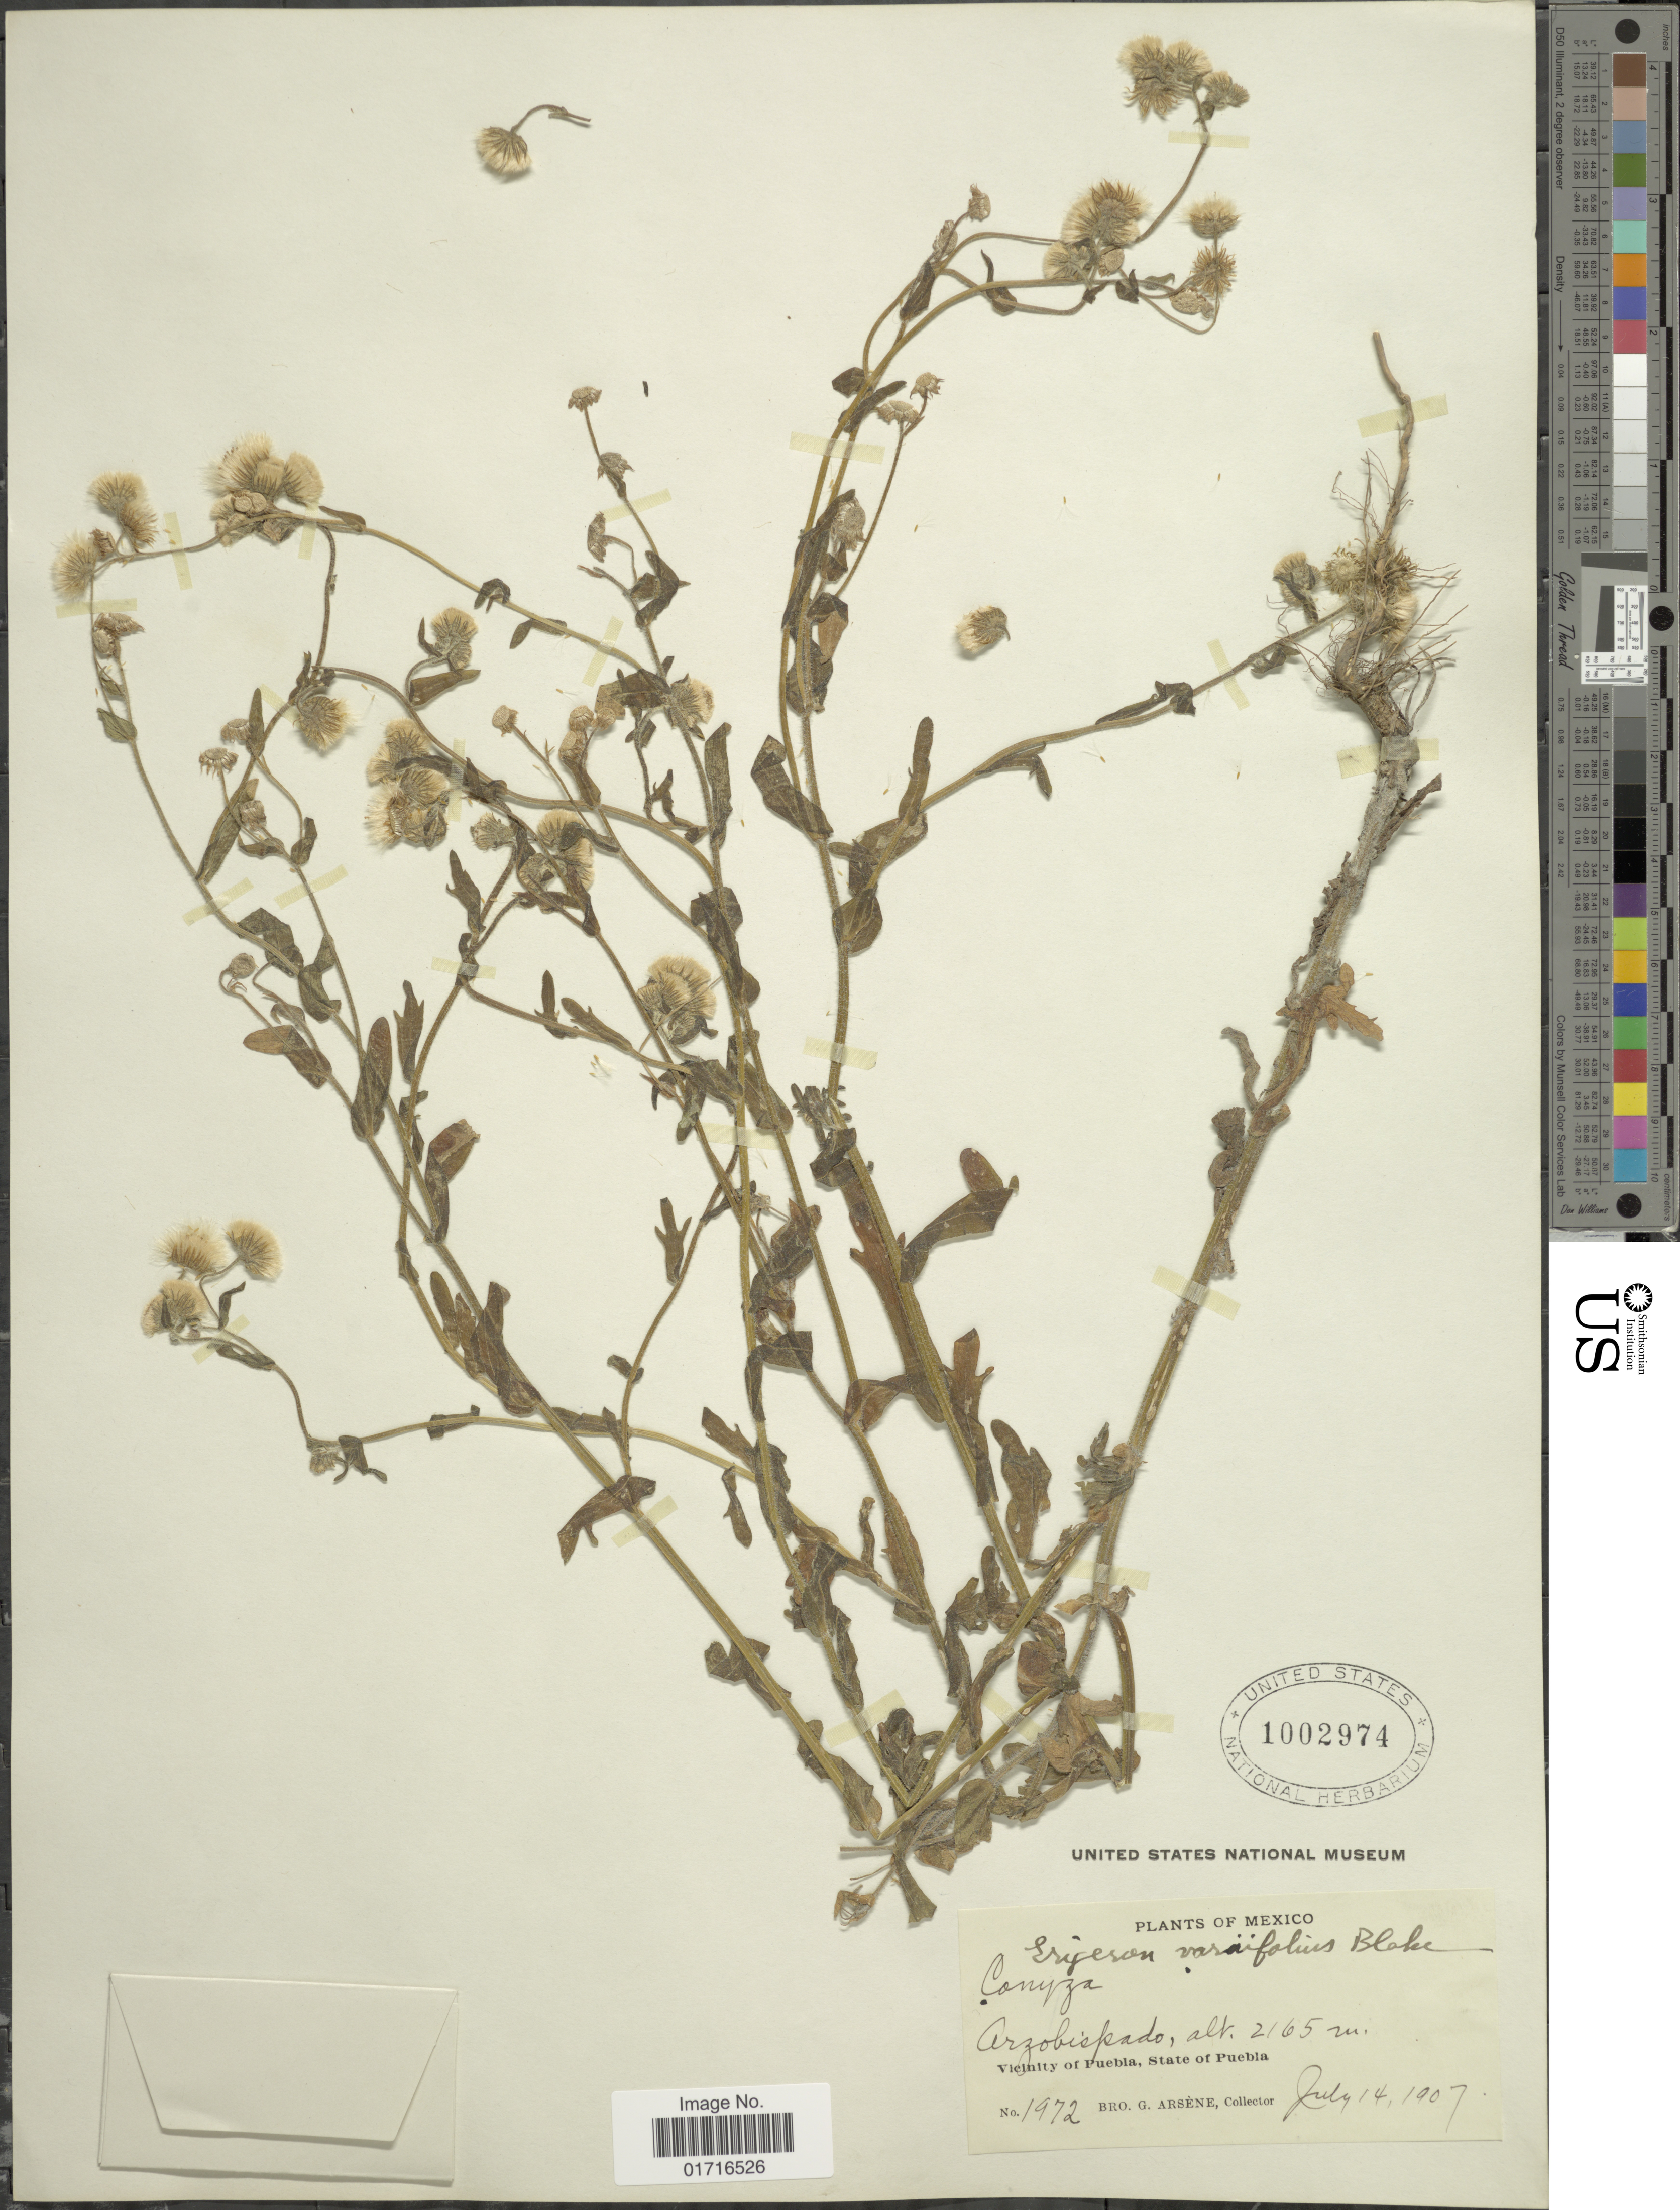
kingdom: Plantae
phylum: Tracheophyta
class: Magnoliopsida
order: Asterales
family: Asteraceae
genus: Conyza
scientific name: Conyza coronopifolia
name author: Kunth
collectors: Bro. G. Arsène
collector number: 1972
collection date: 1907-07-14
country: Mexico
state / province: Puebla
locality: Arzobispado, Vicinity of Puebla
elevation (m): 2165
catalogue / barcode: US 1002974